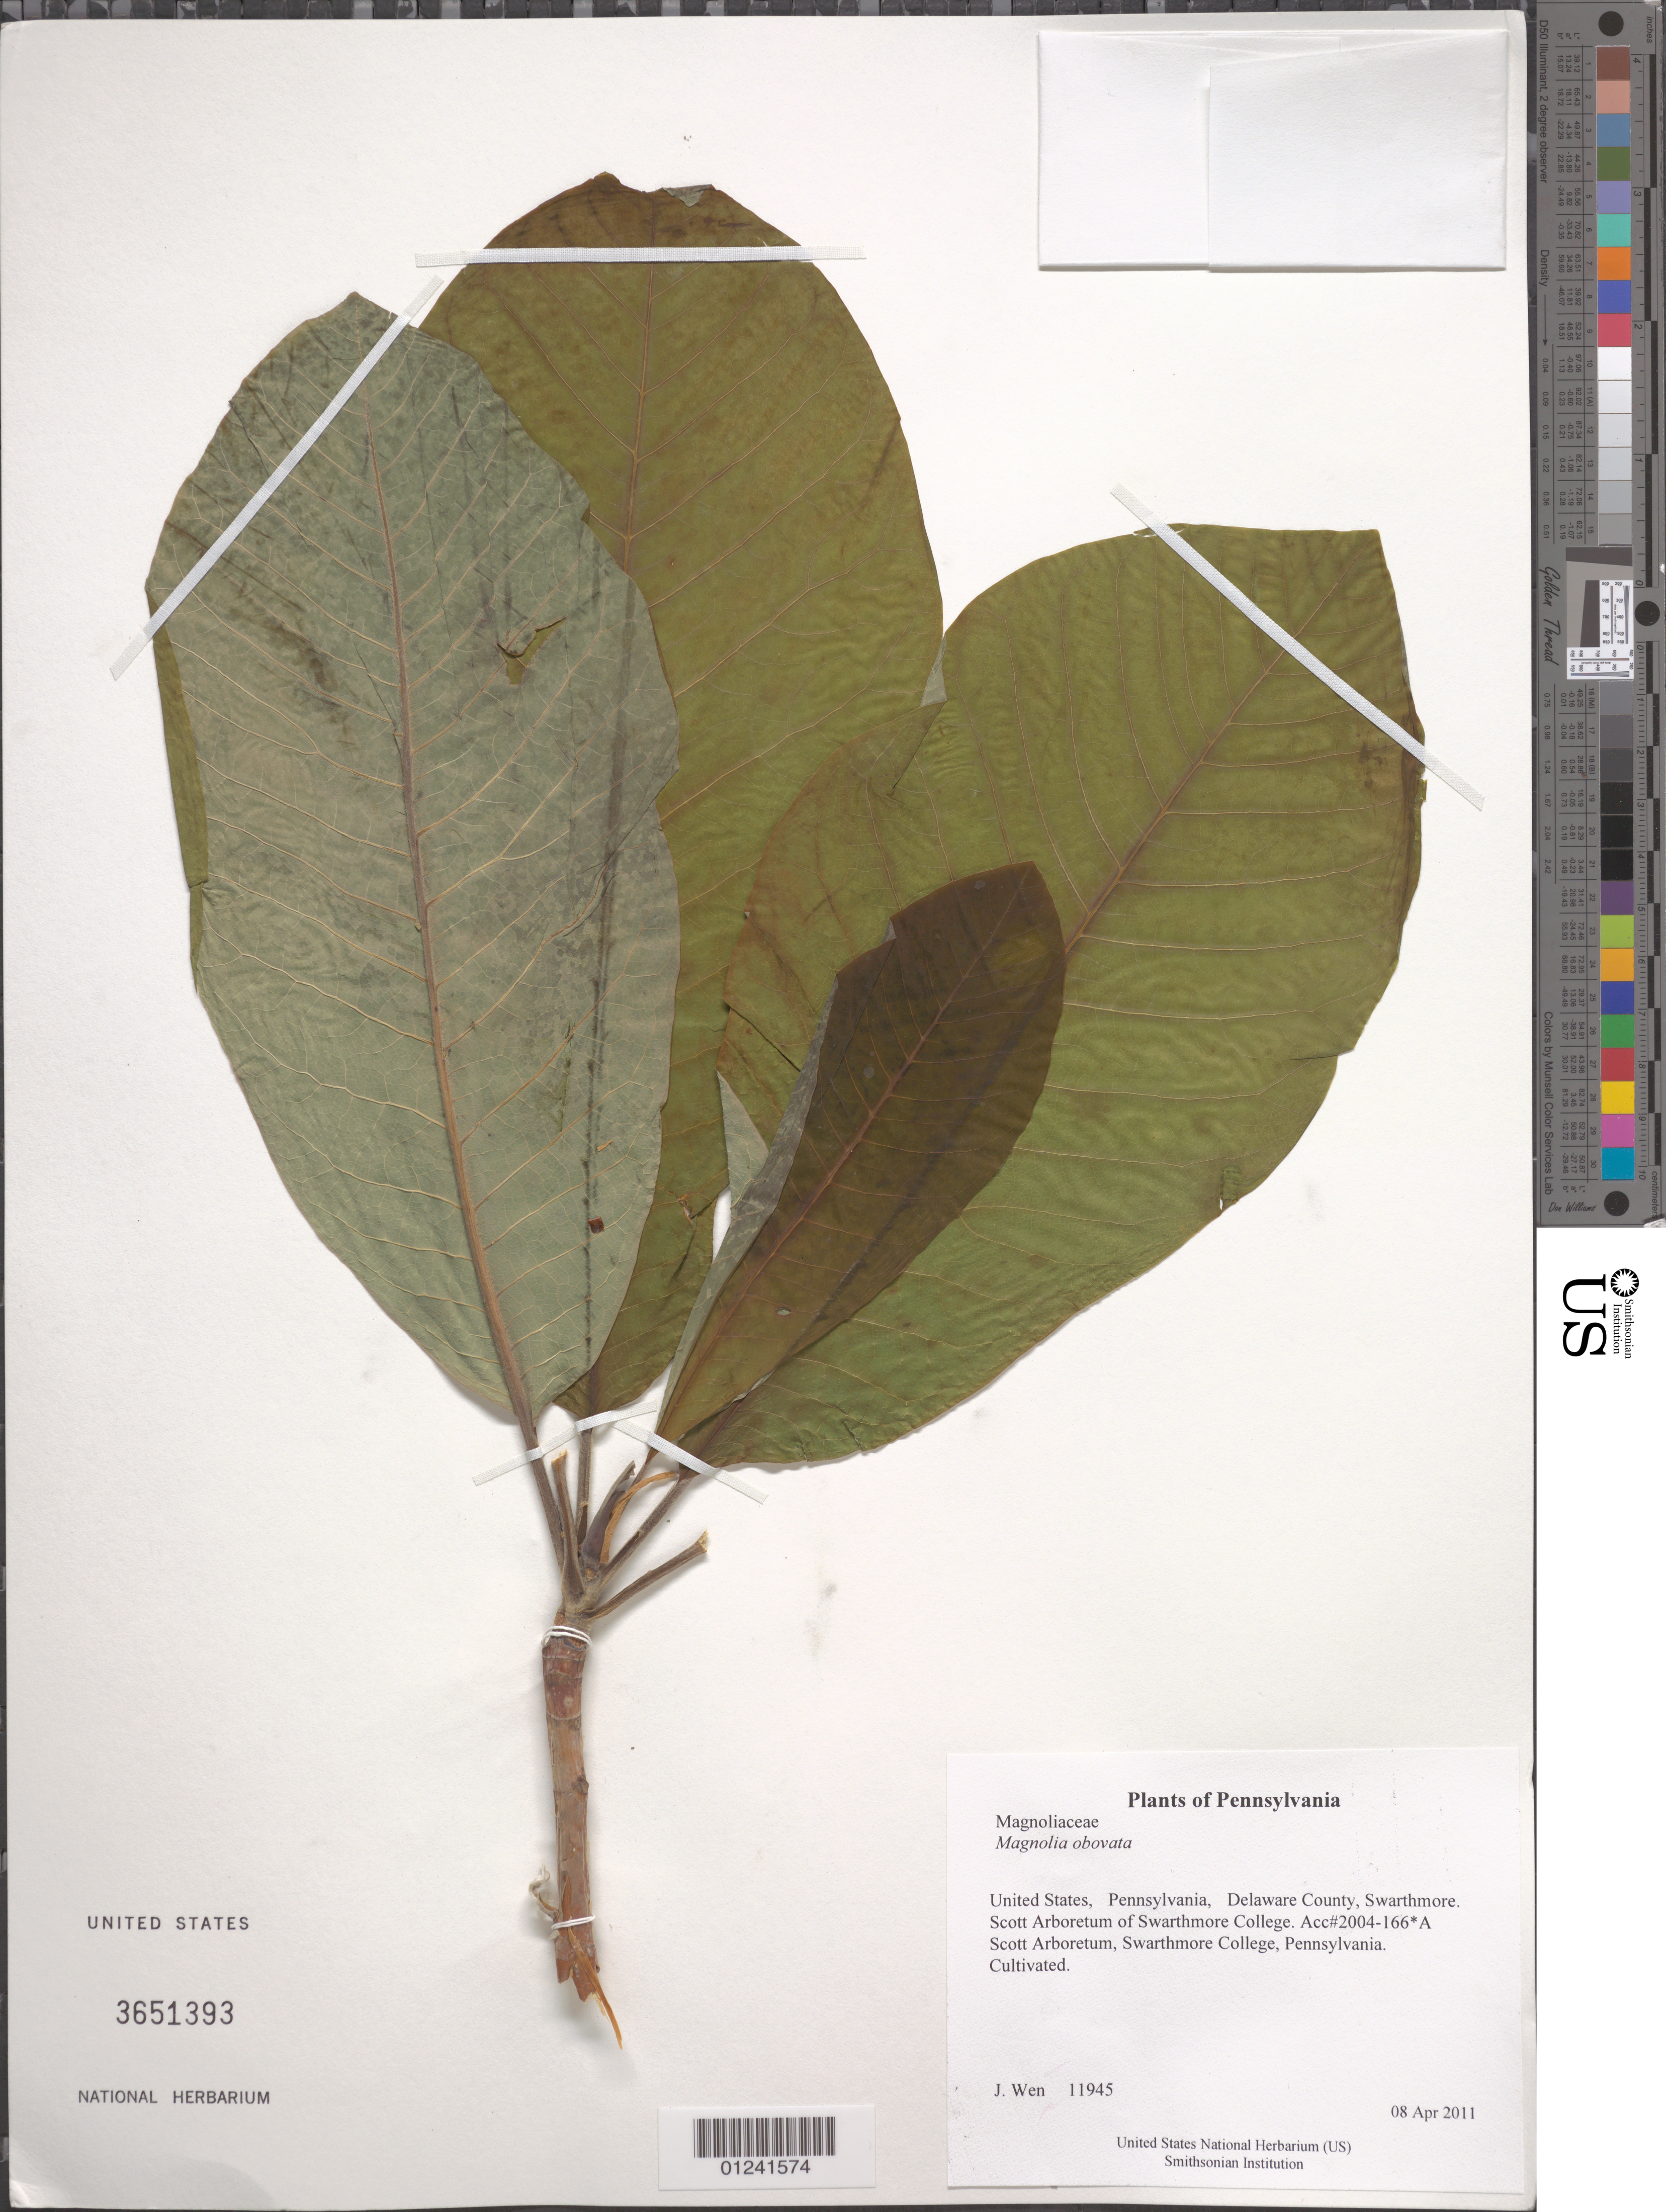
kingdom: Plantae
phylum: Tracheophyta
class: Magnoliopsida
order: Magnoliales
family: Magnoliaceae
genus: Magnolia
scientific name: Magnolia obovata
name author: Thunb.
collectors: J. Wen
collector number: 11945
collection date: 2011-04-08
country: United States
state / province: Pennsylvania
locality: Delaware County, Swarthmore. Scott Arboretum of Swarthmore College.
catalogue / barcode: US 3651393